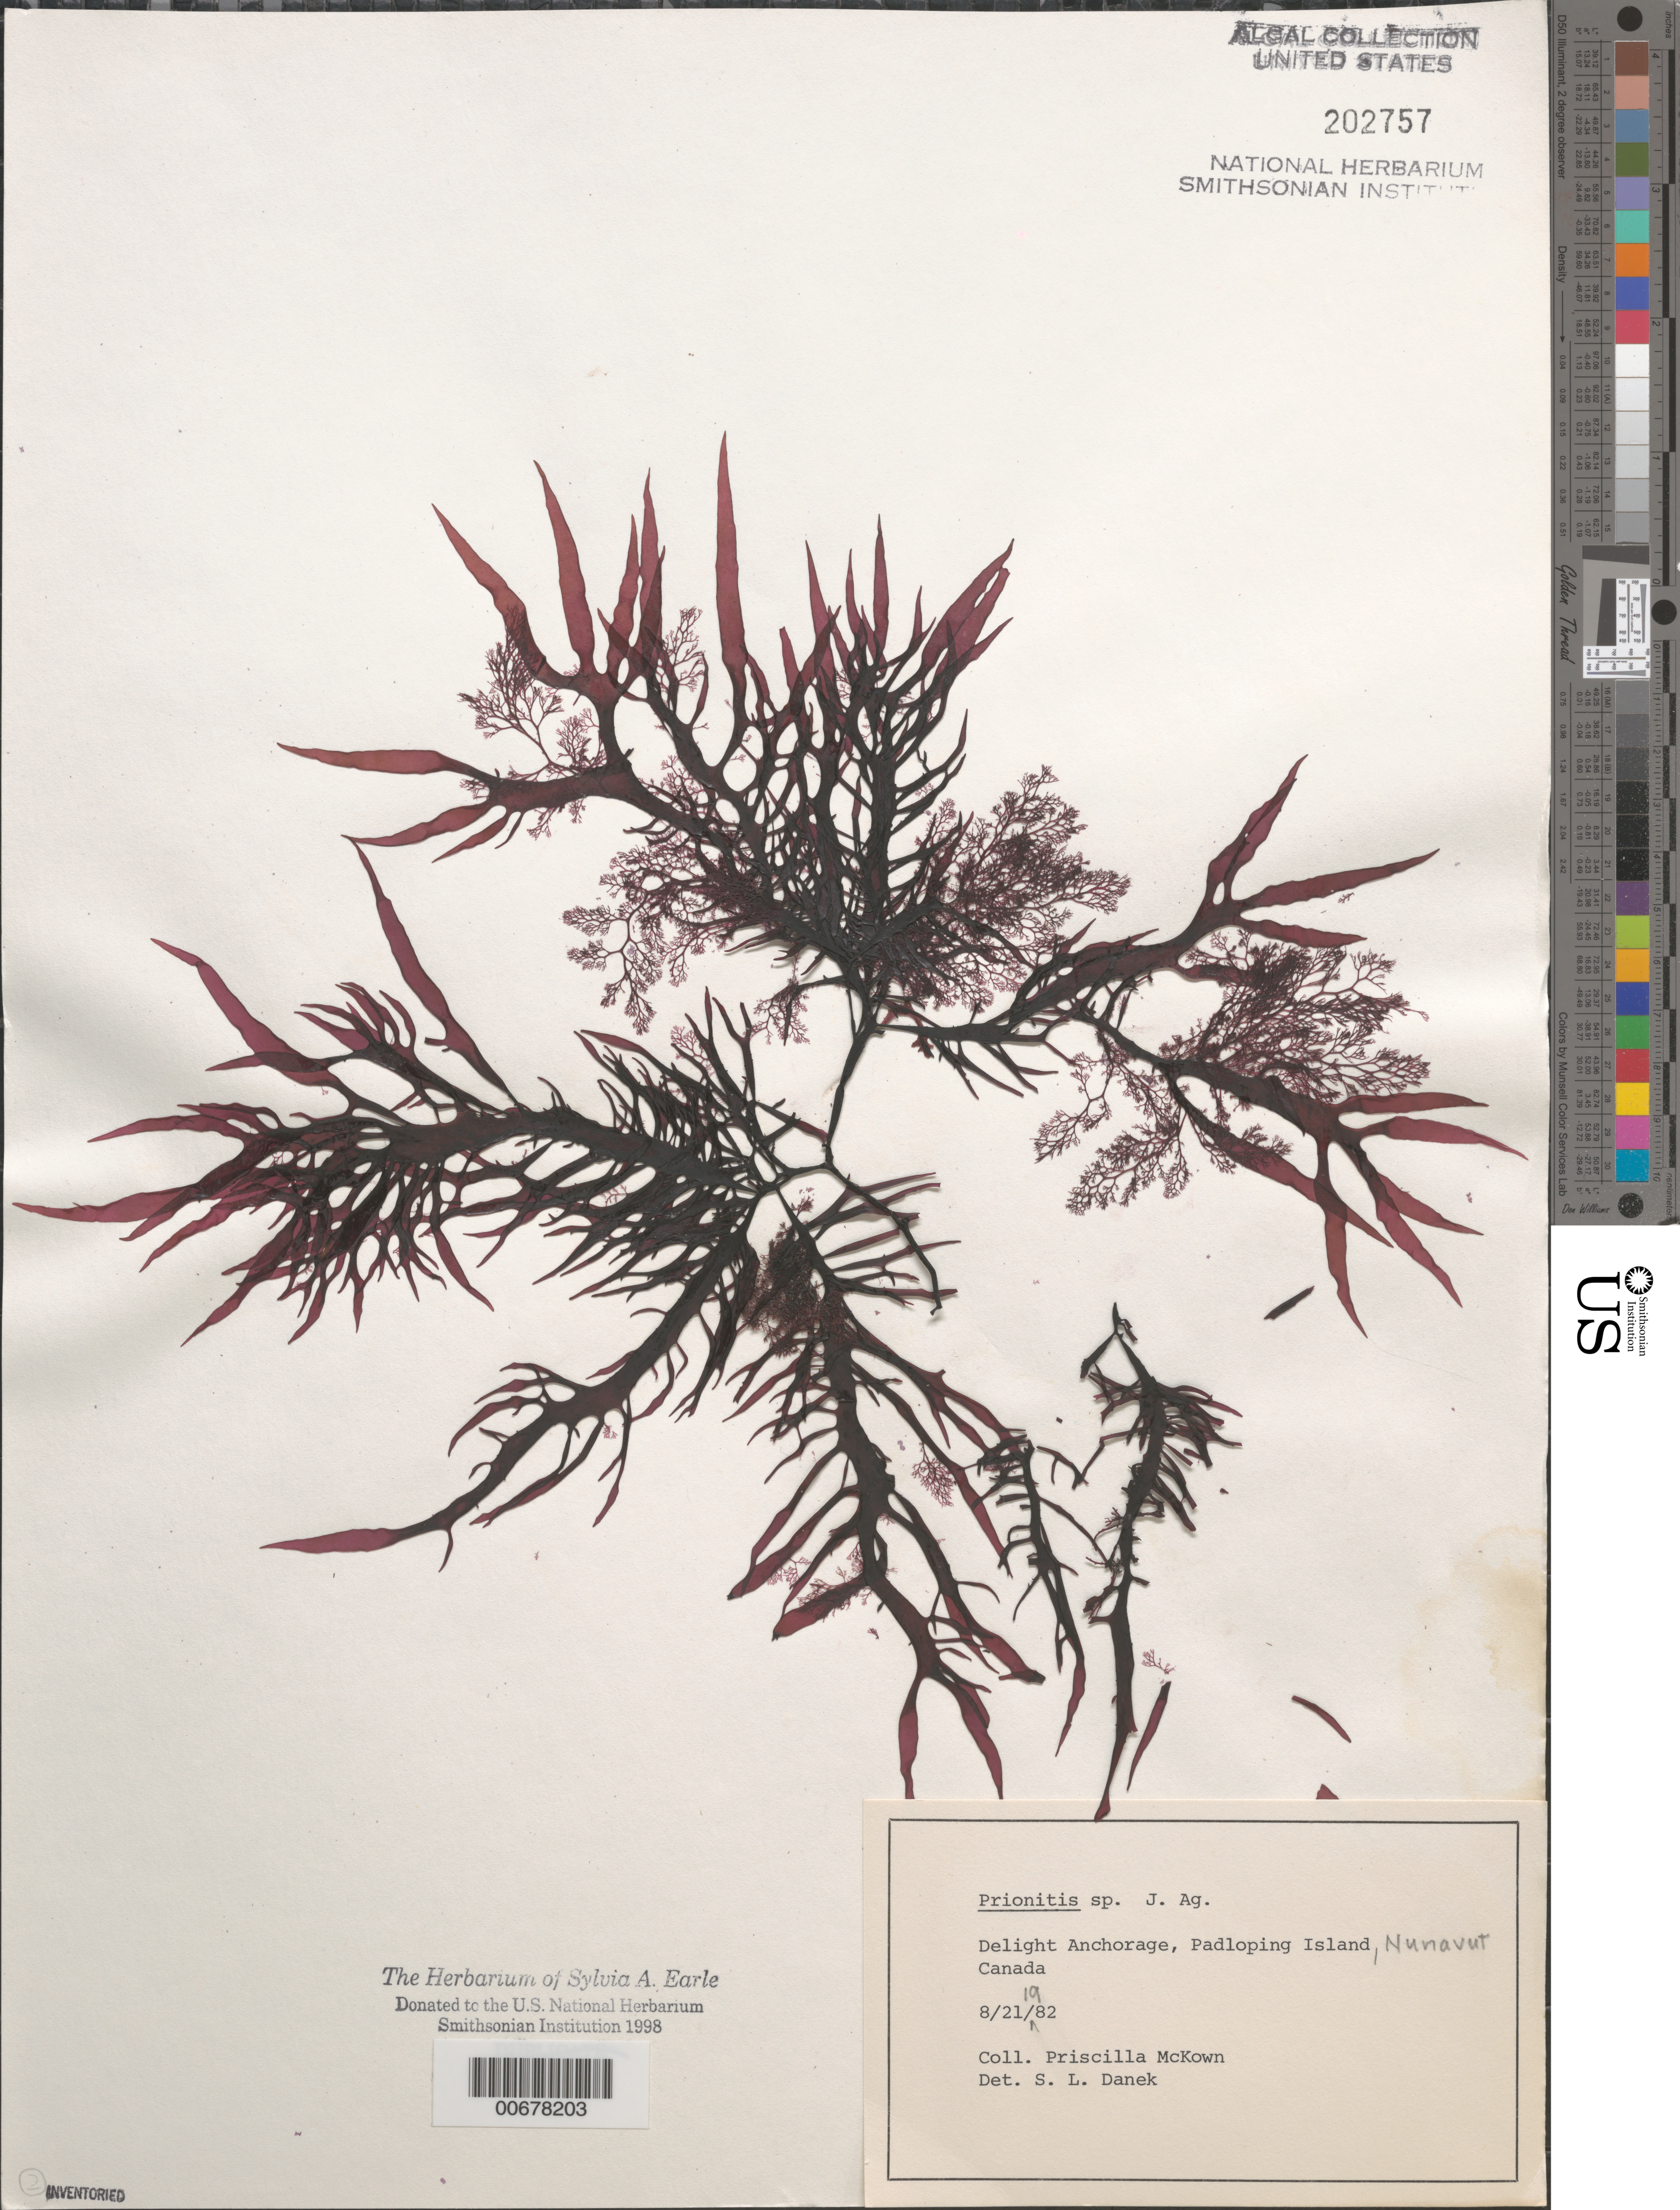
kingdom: Plantae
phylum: Rhodophyta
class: Florideophyceae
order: Cryptonemiales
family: Cryptonemiaceae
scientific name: Prionitis nodifera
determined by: Danek, S. L.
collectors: P. McKown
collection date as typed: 21 Aug 1982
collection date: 1982-08-21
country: Canada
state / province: Nunavut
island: Padloping Island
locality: Delight Anchorage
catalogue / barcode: US 202757